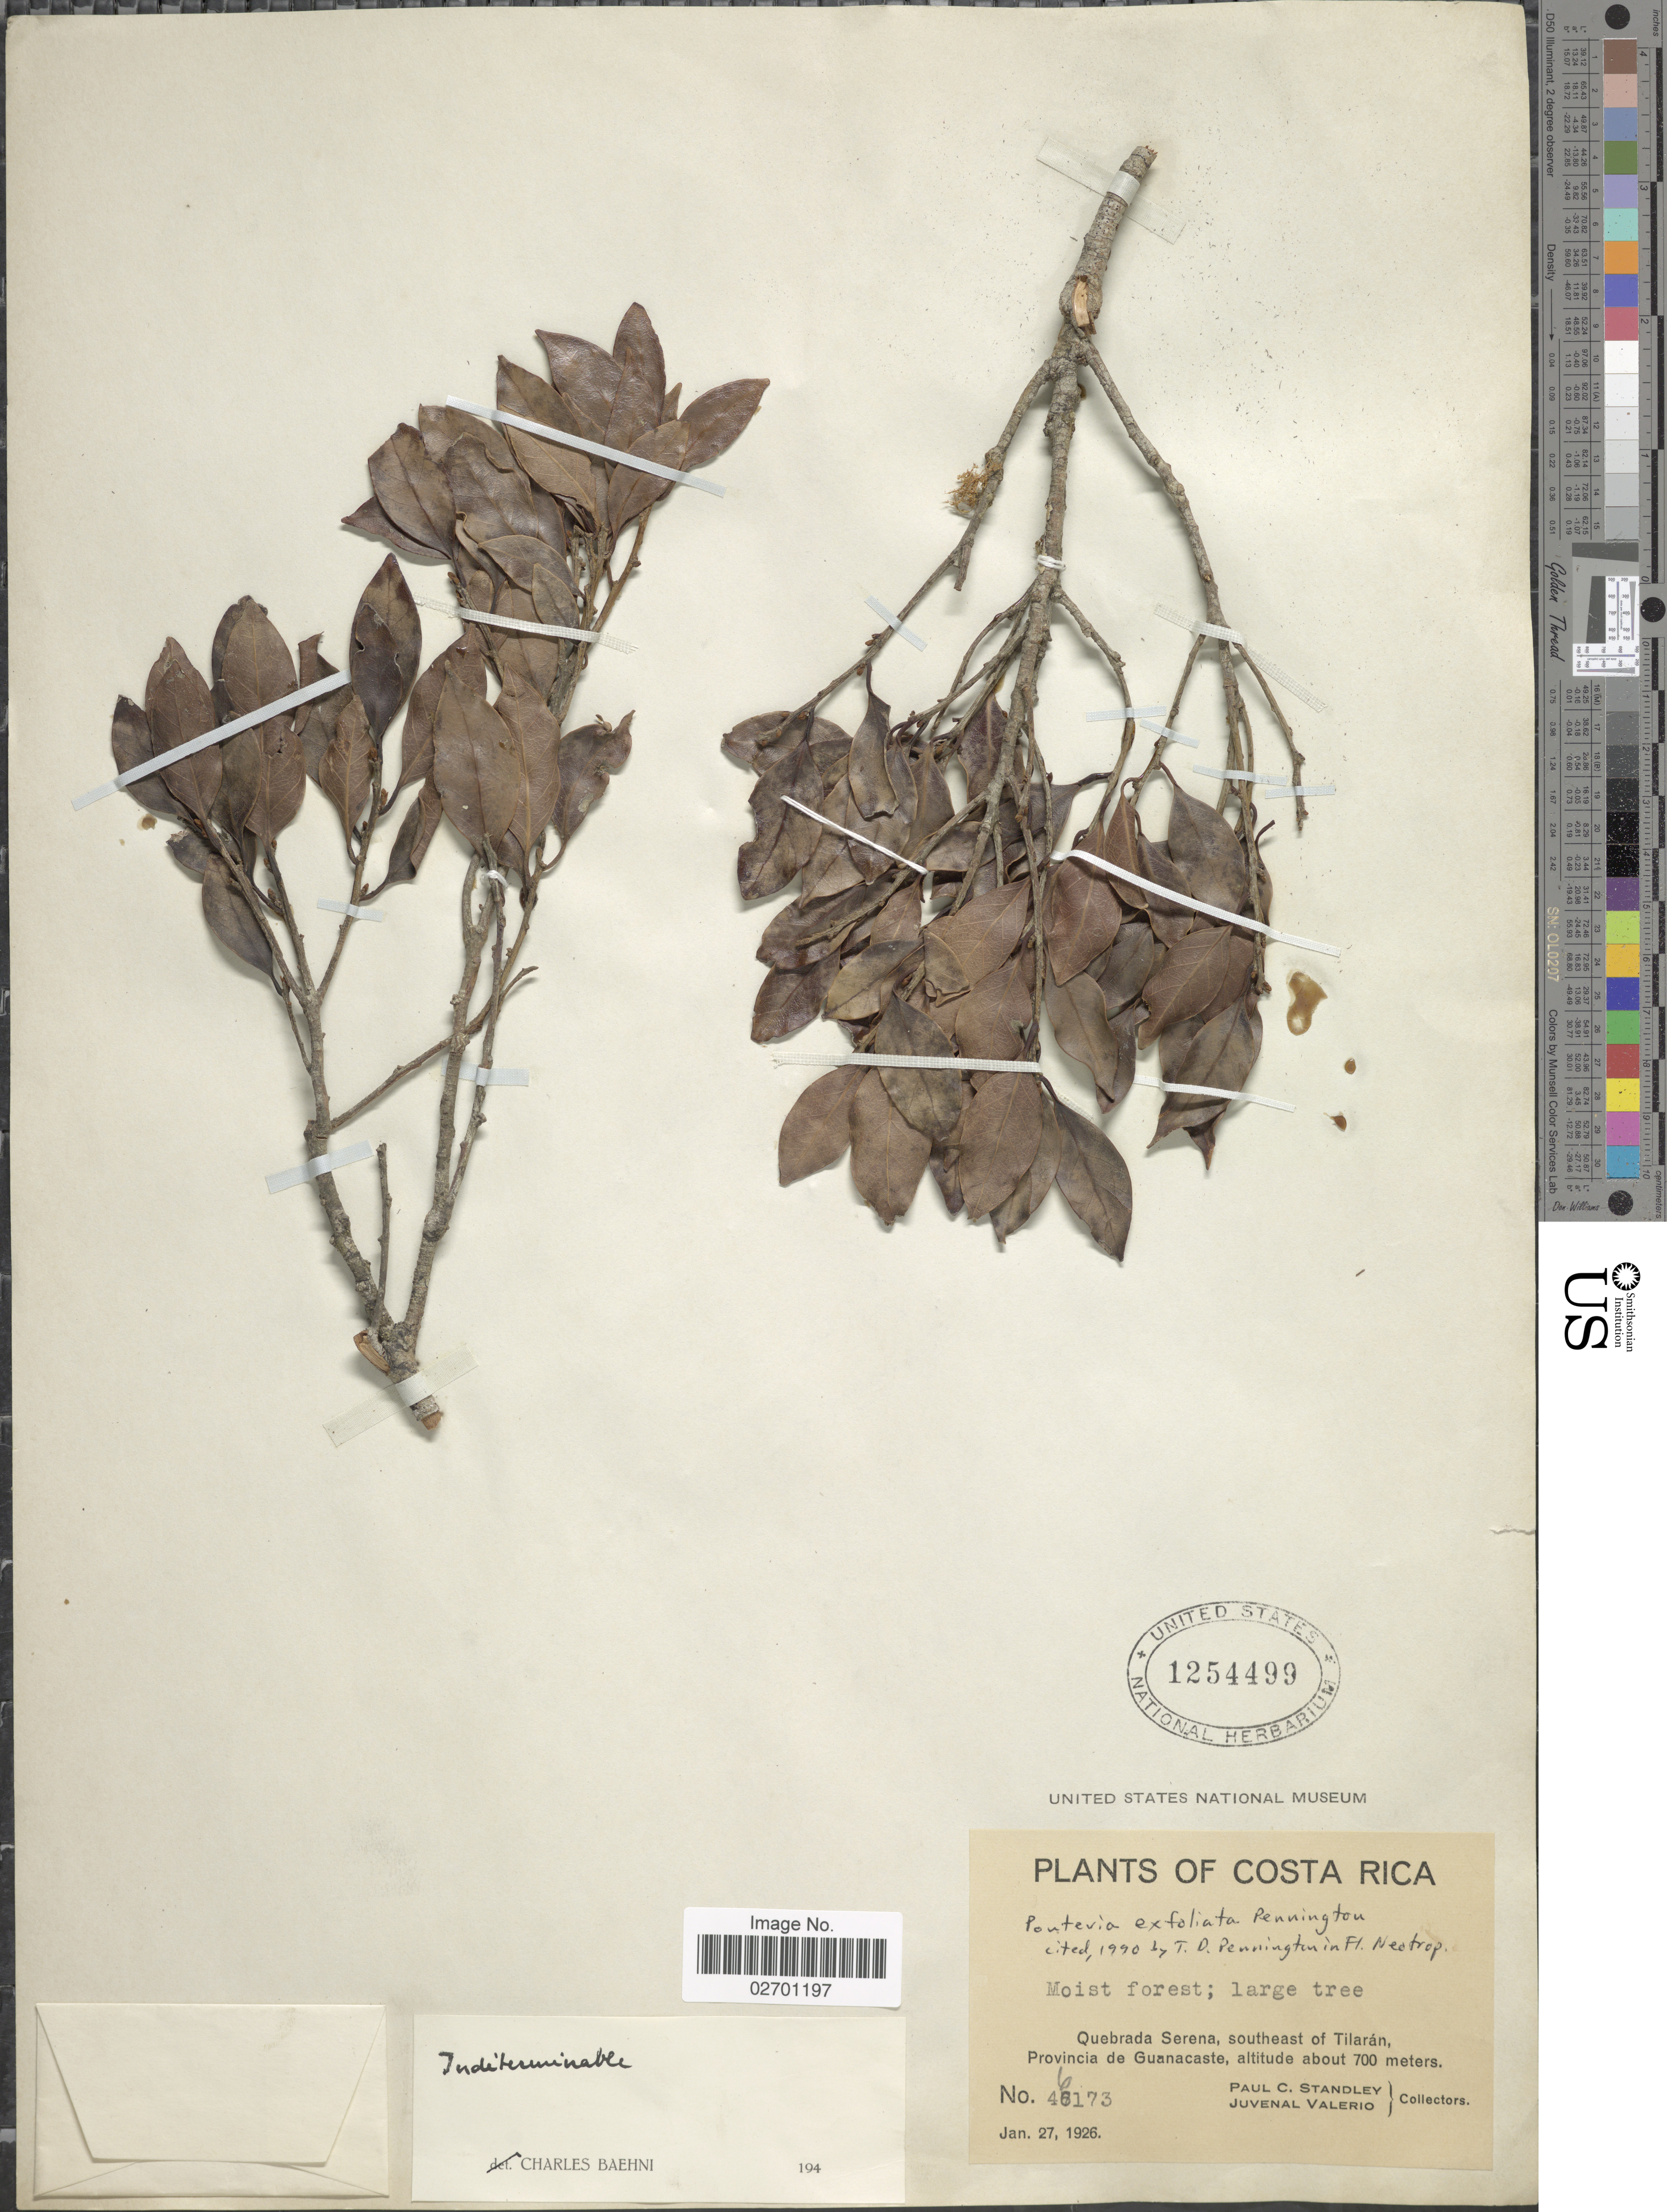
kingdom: Plantae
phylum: Tracheophyta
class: Magnoliopsida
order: Ericales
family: Sapotaceae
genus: Pouteria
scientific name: Pouteria exfoliata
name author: T.D. Penn.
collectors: P. C. Standley & J. Valerio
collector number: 46173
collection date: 1926-01-27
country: Costa Rica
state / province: Guanacaste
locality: Moist forest, Quebrada Serena, southeast of Tilaran.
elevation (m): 700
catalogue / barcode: US 1254499